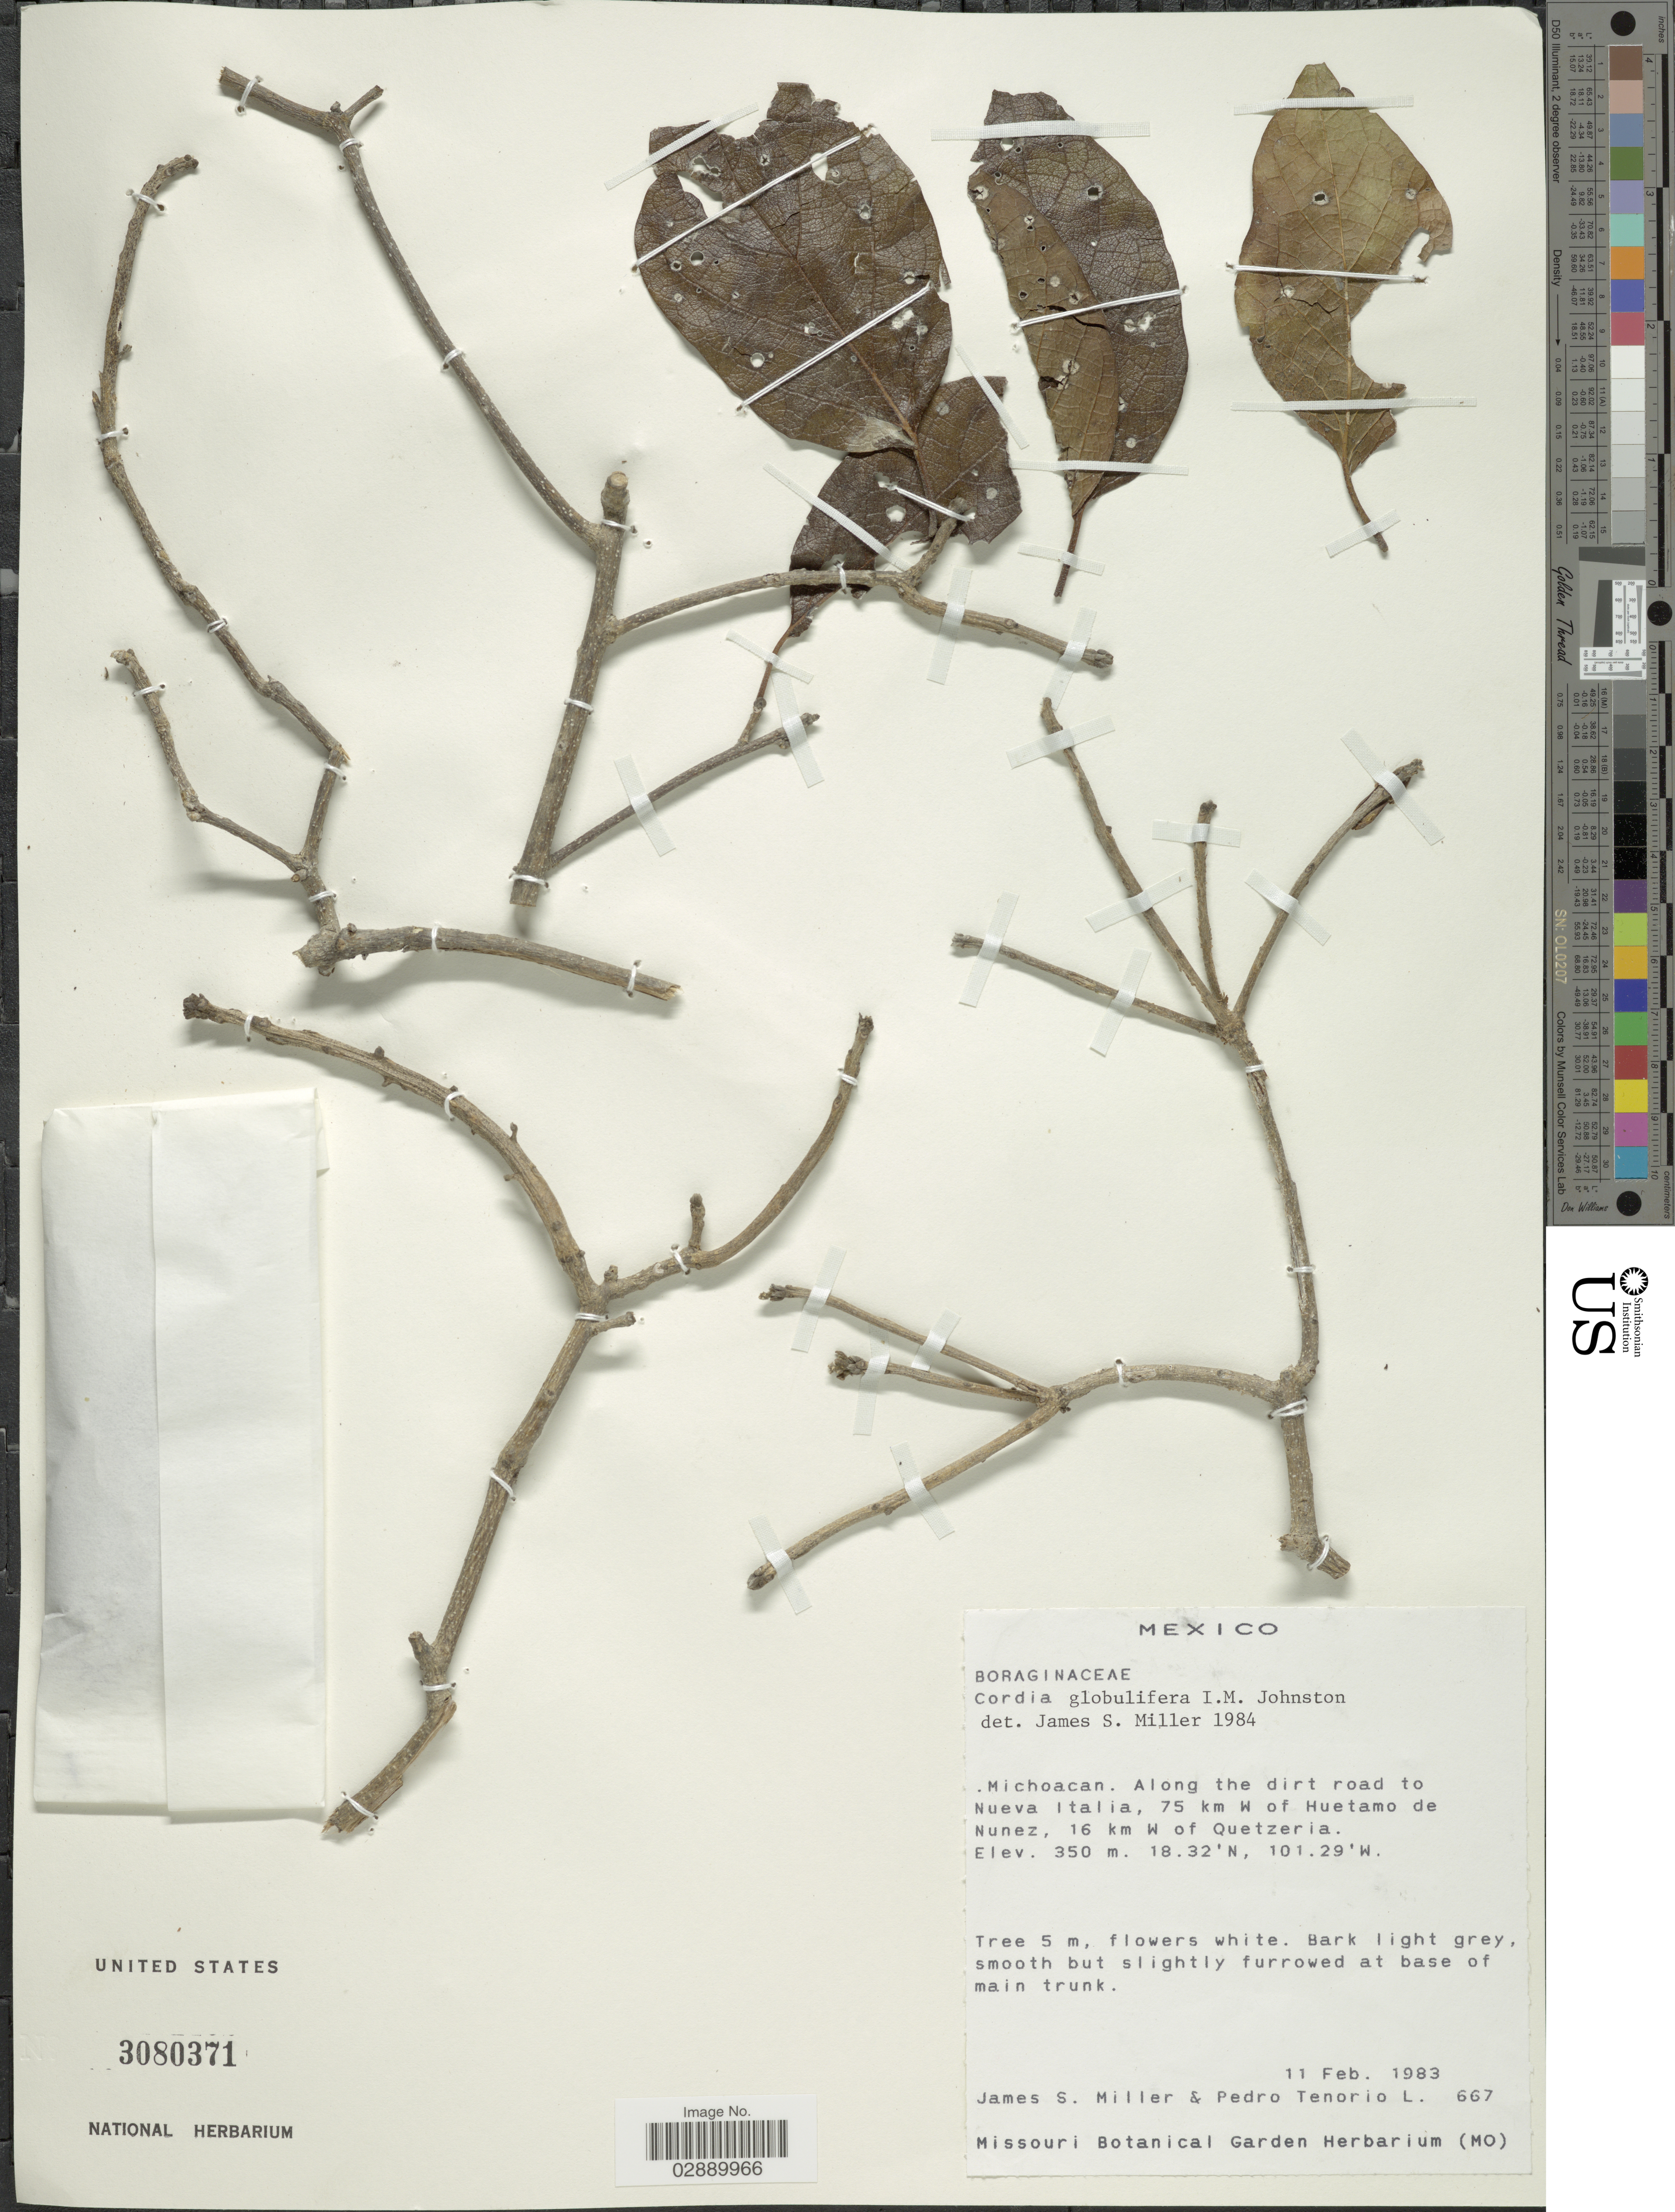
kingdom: Plantae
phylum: Tracheophyta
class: Magnoliopsida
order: Boraginales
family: Cordiaceae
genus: Cordia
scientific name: Cordia globulifera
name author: I.M. Johnst.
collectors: J. S. Miller & P. Tenorio L.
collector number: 667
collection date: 1983-02-11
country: Mexico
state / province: Michoacán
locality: Along the dirt road to Nueva Italia, 75 km W of Huetamo de Nunez, 16 km W of Quetzeria.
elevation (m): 350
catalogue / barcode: US 3080371